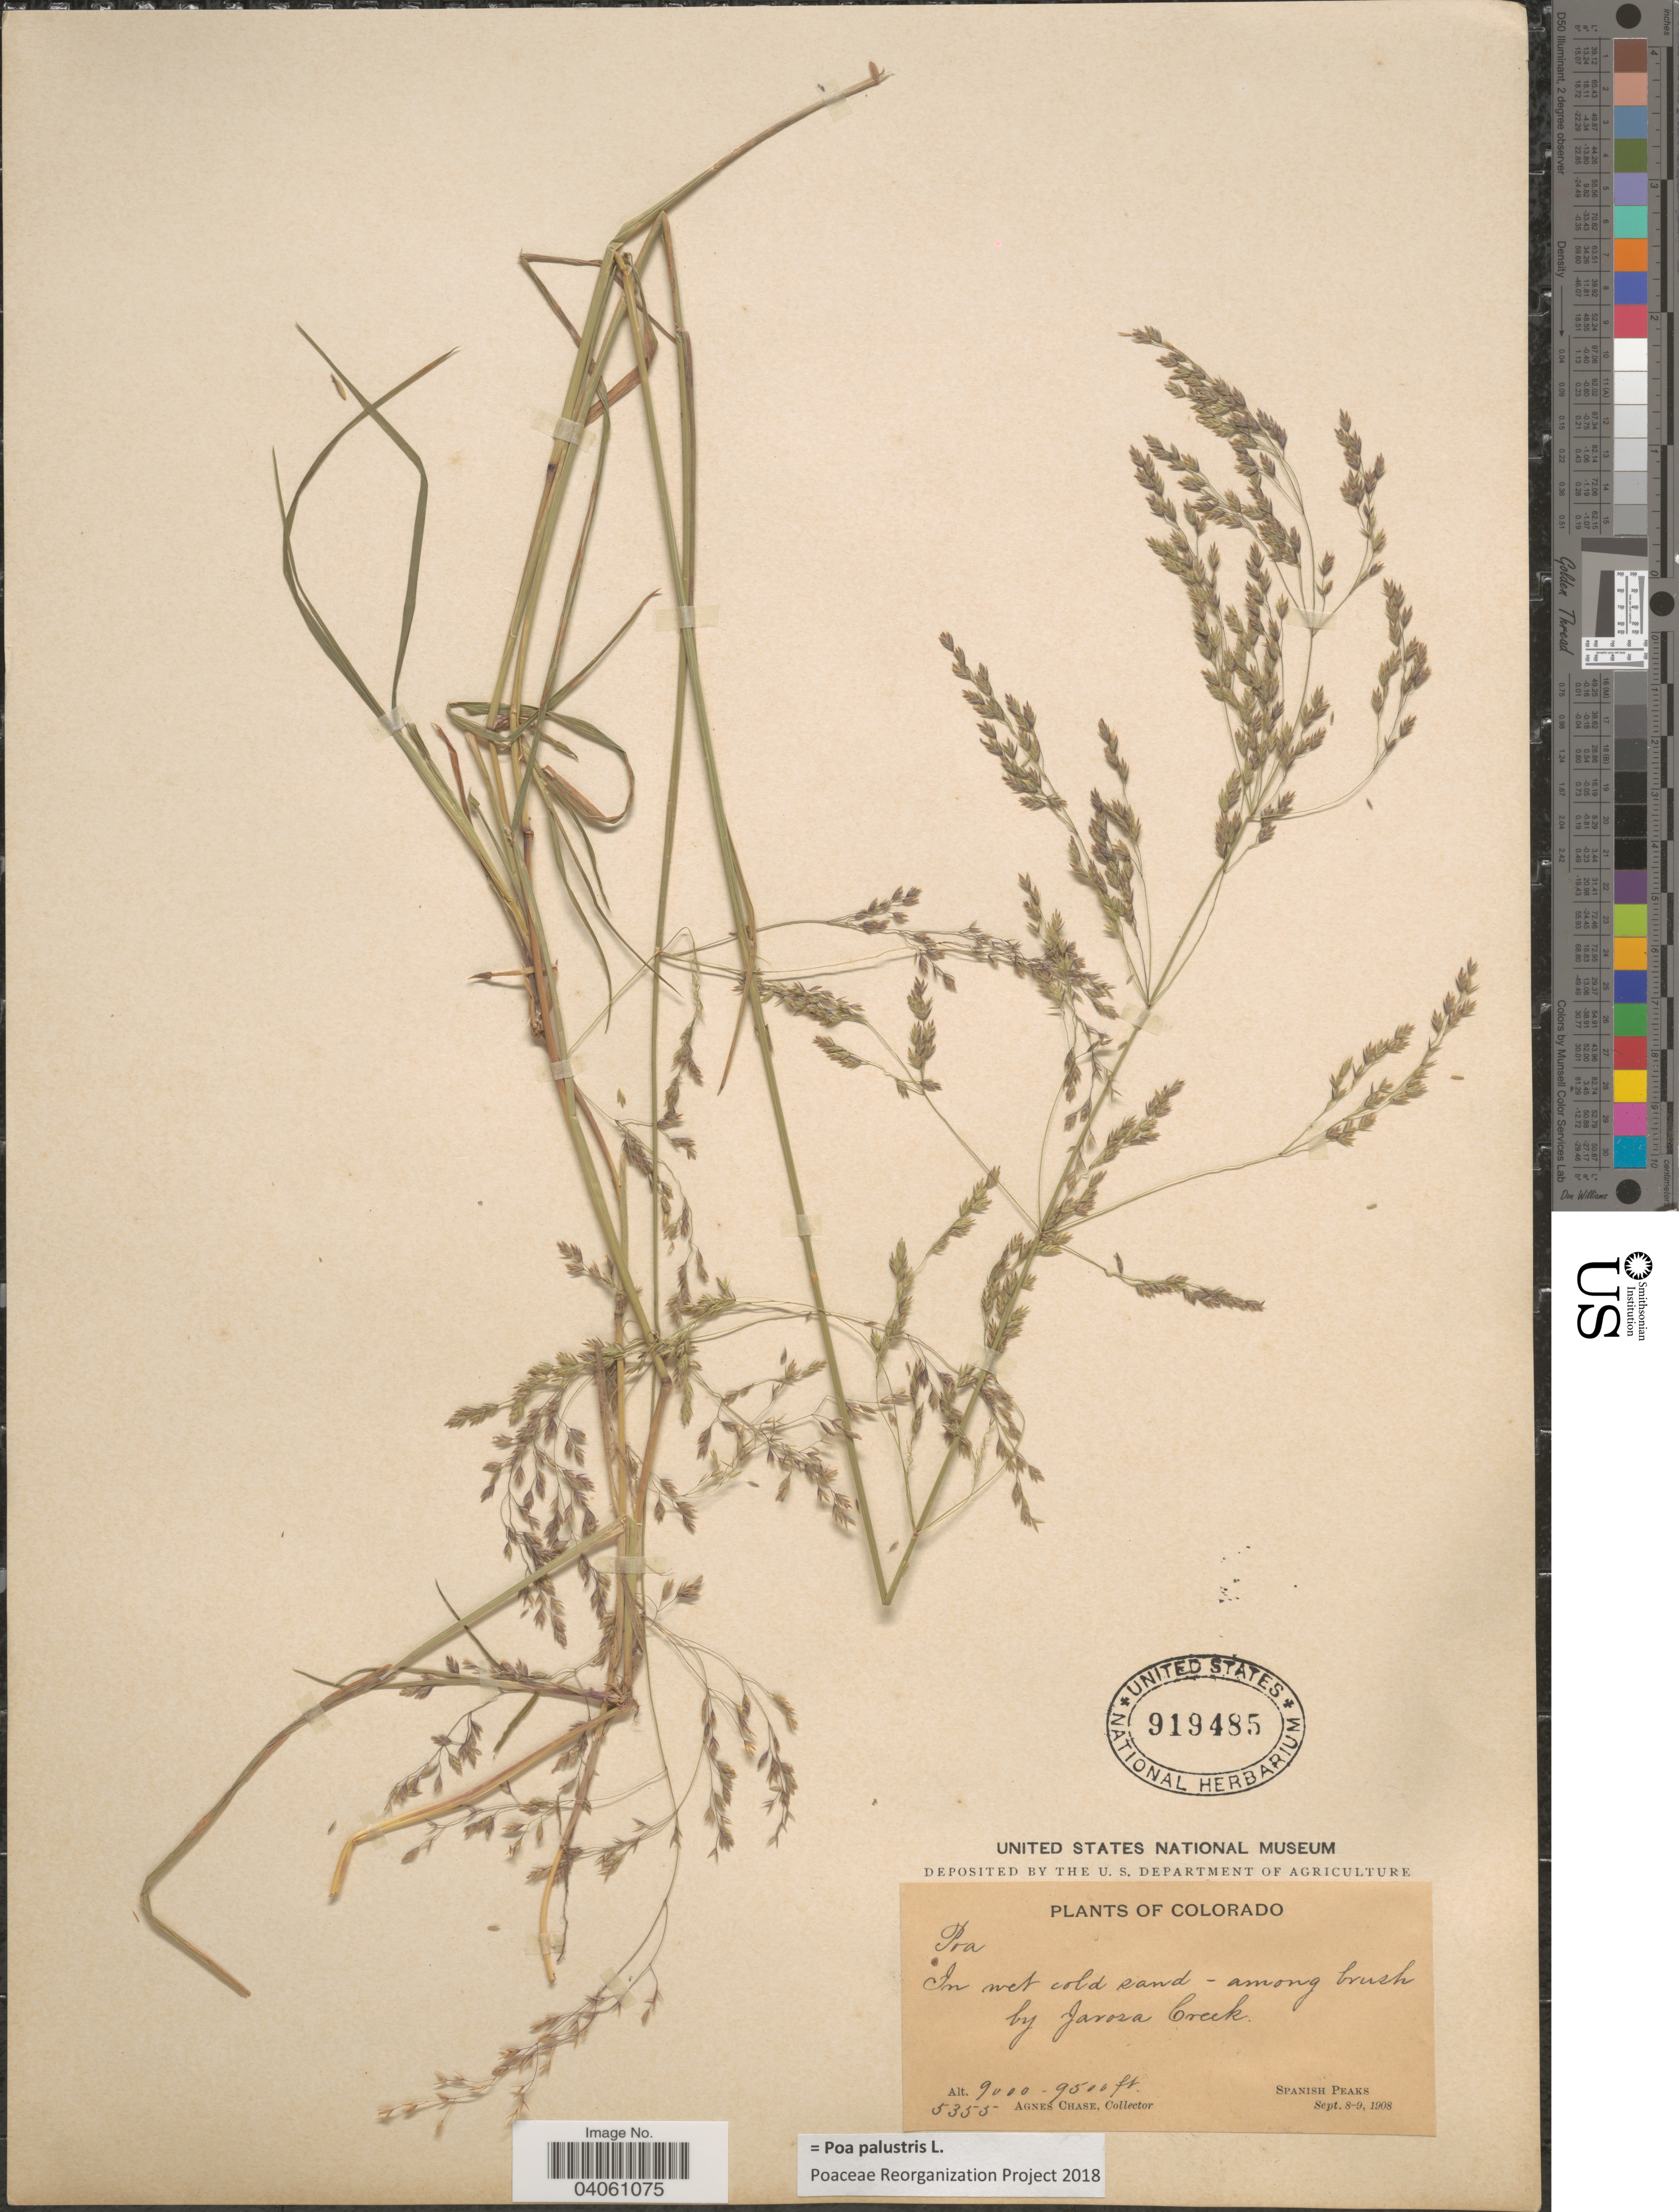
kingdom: Plantae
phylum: Tracheophyta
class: Liliopsida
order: Poales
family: Poaceae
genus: Poa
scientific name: Poa palustris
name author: L.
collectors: A. Chase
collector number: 5355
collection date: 1908-09-08/1908-09-09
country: United States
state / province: Colorado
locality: By Jarosa Creek. Spanish Peaks.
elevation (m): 2743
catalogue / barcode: US 919485